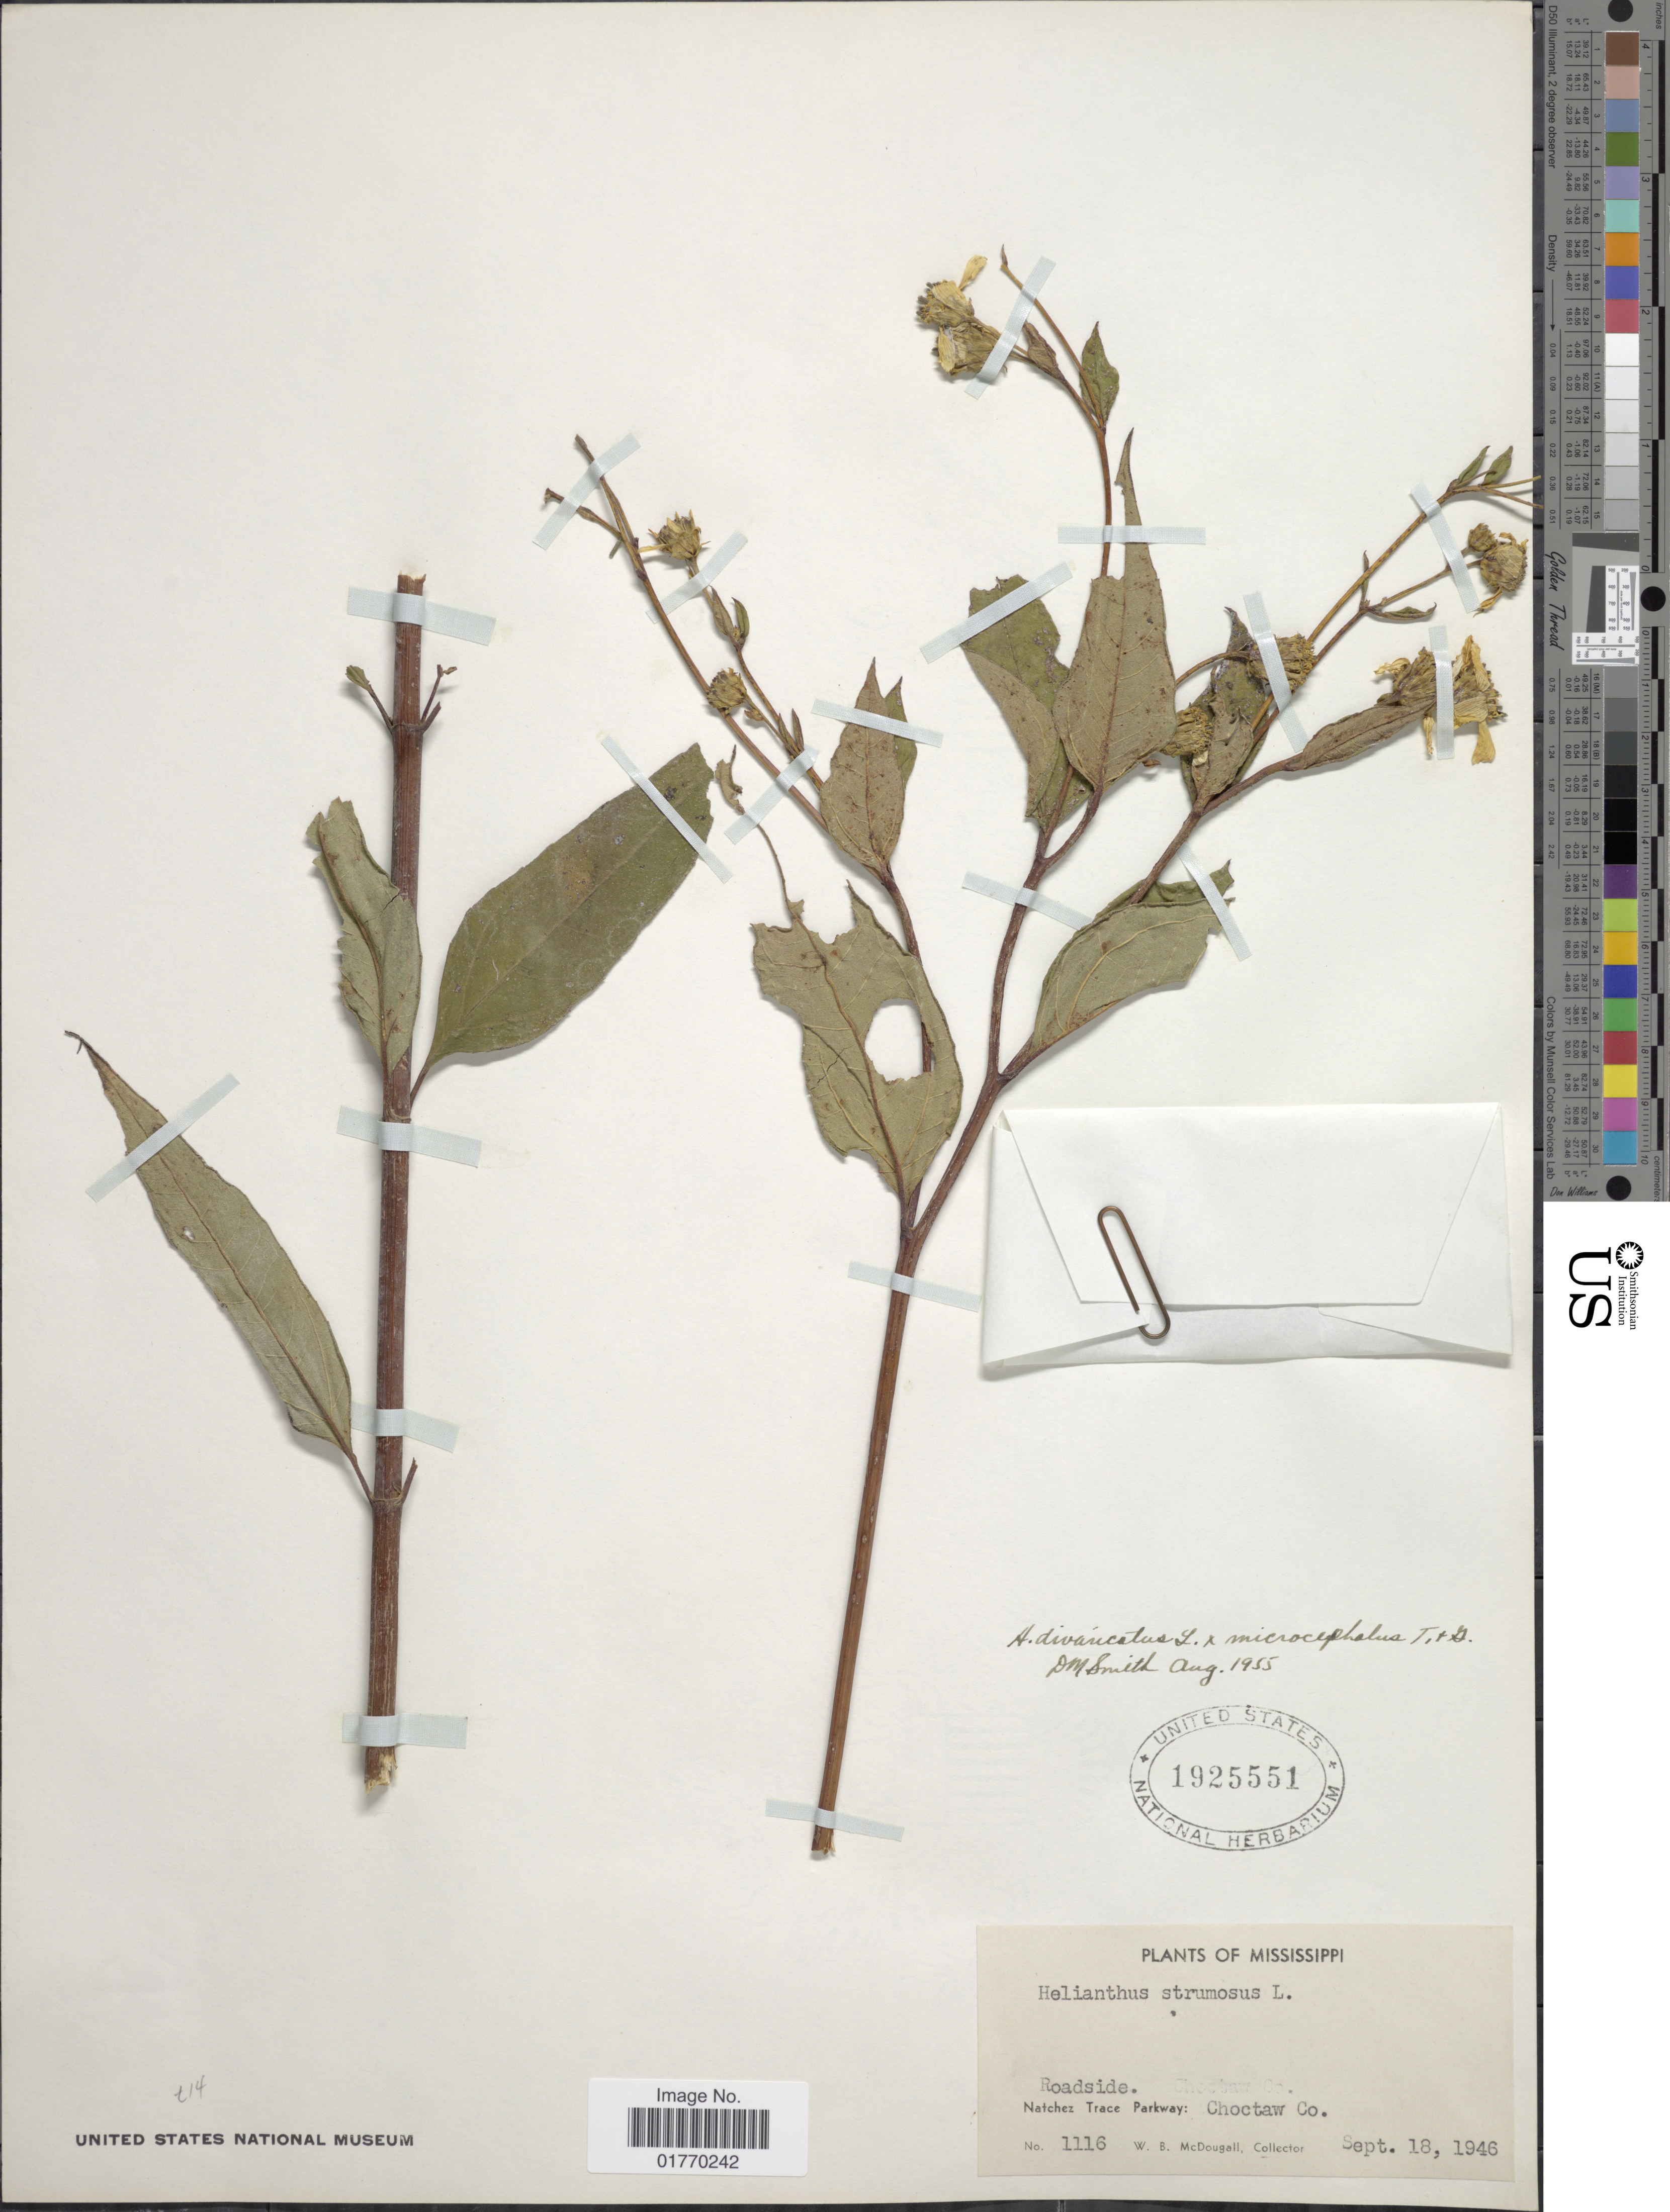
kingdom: Plantae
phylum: Tracheophyta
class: Magnoliopsida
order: Asterales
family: Asteraceae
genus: Helianthus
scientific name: Helianthus divaricatus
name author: L.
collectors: W. B. McDougall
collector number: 1116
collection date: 1946-09-18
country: United States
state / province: Mississippi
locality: Roadside, Natchez Trace Parkway: Choctaw Co.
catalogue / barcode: US 1925551